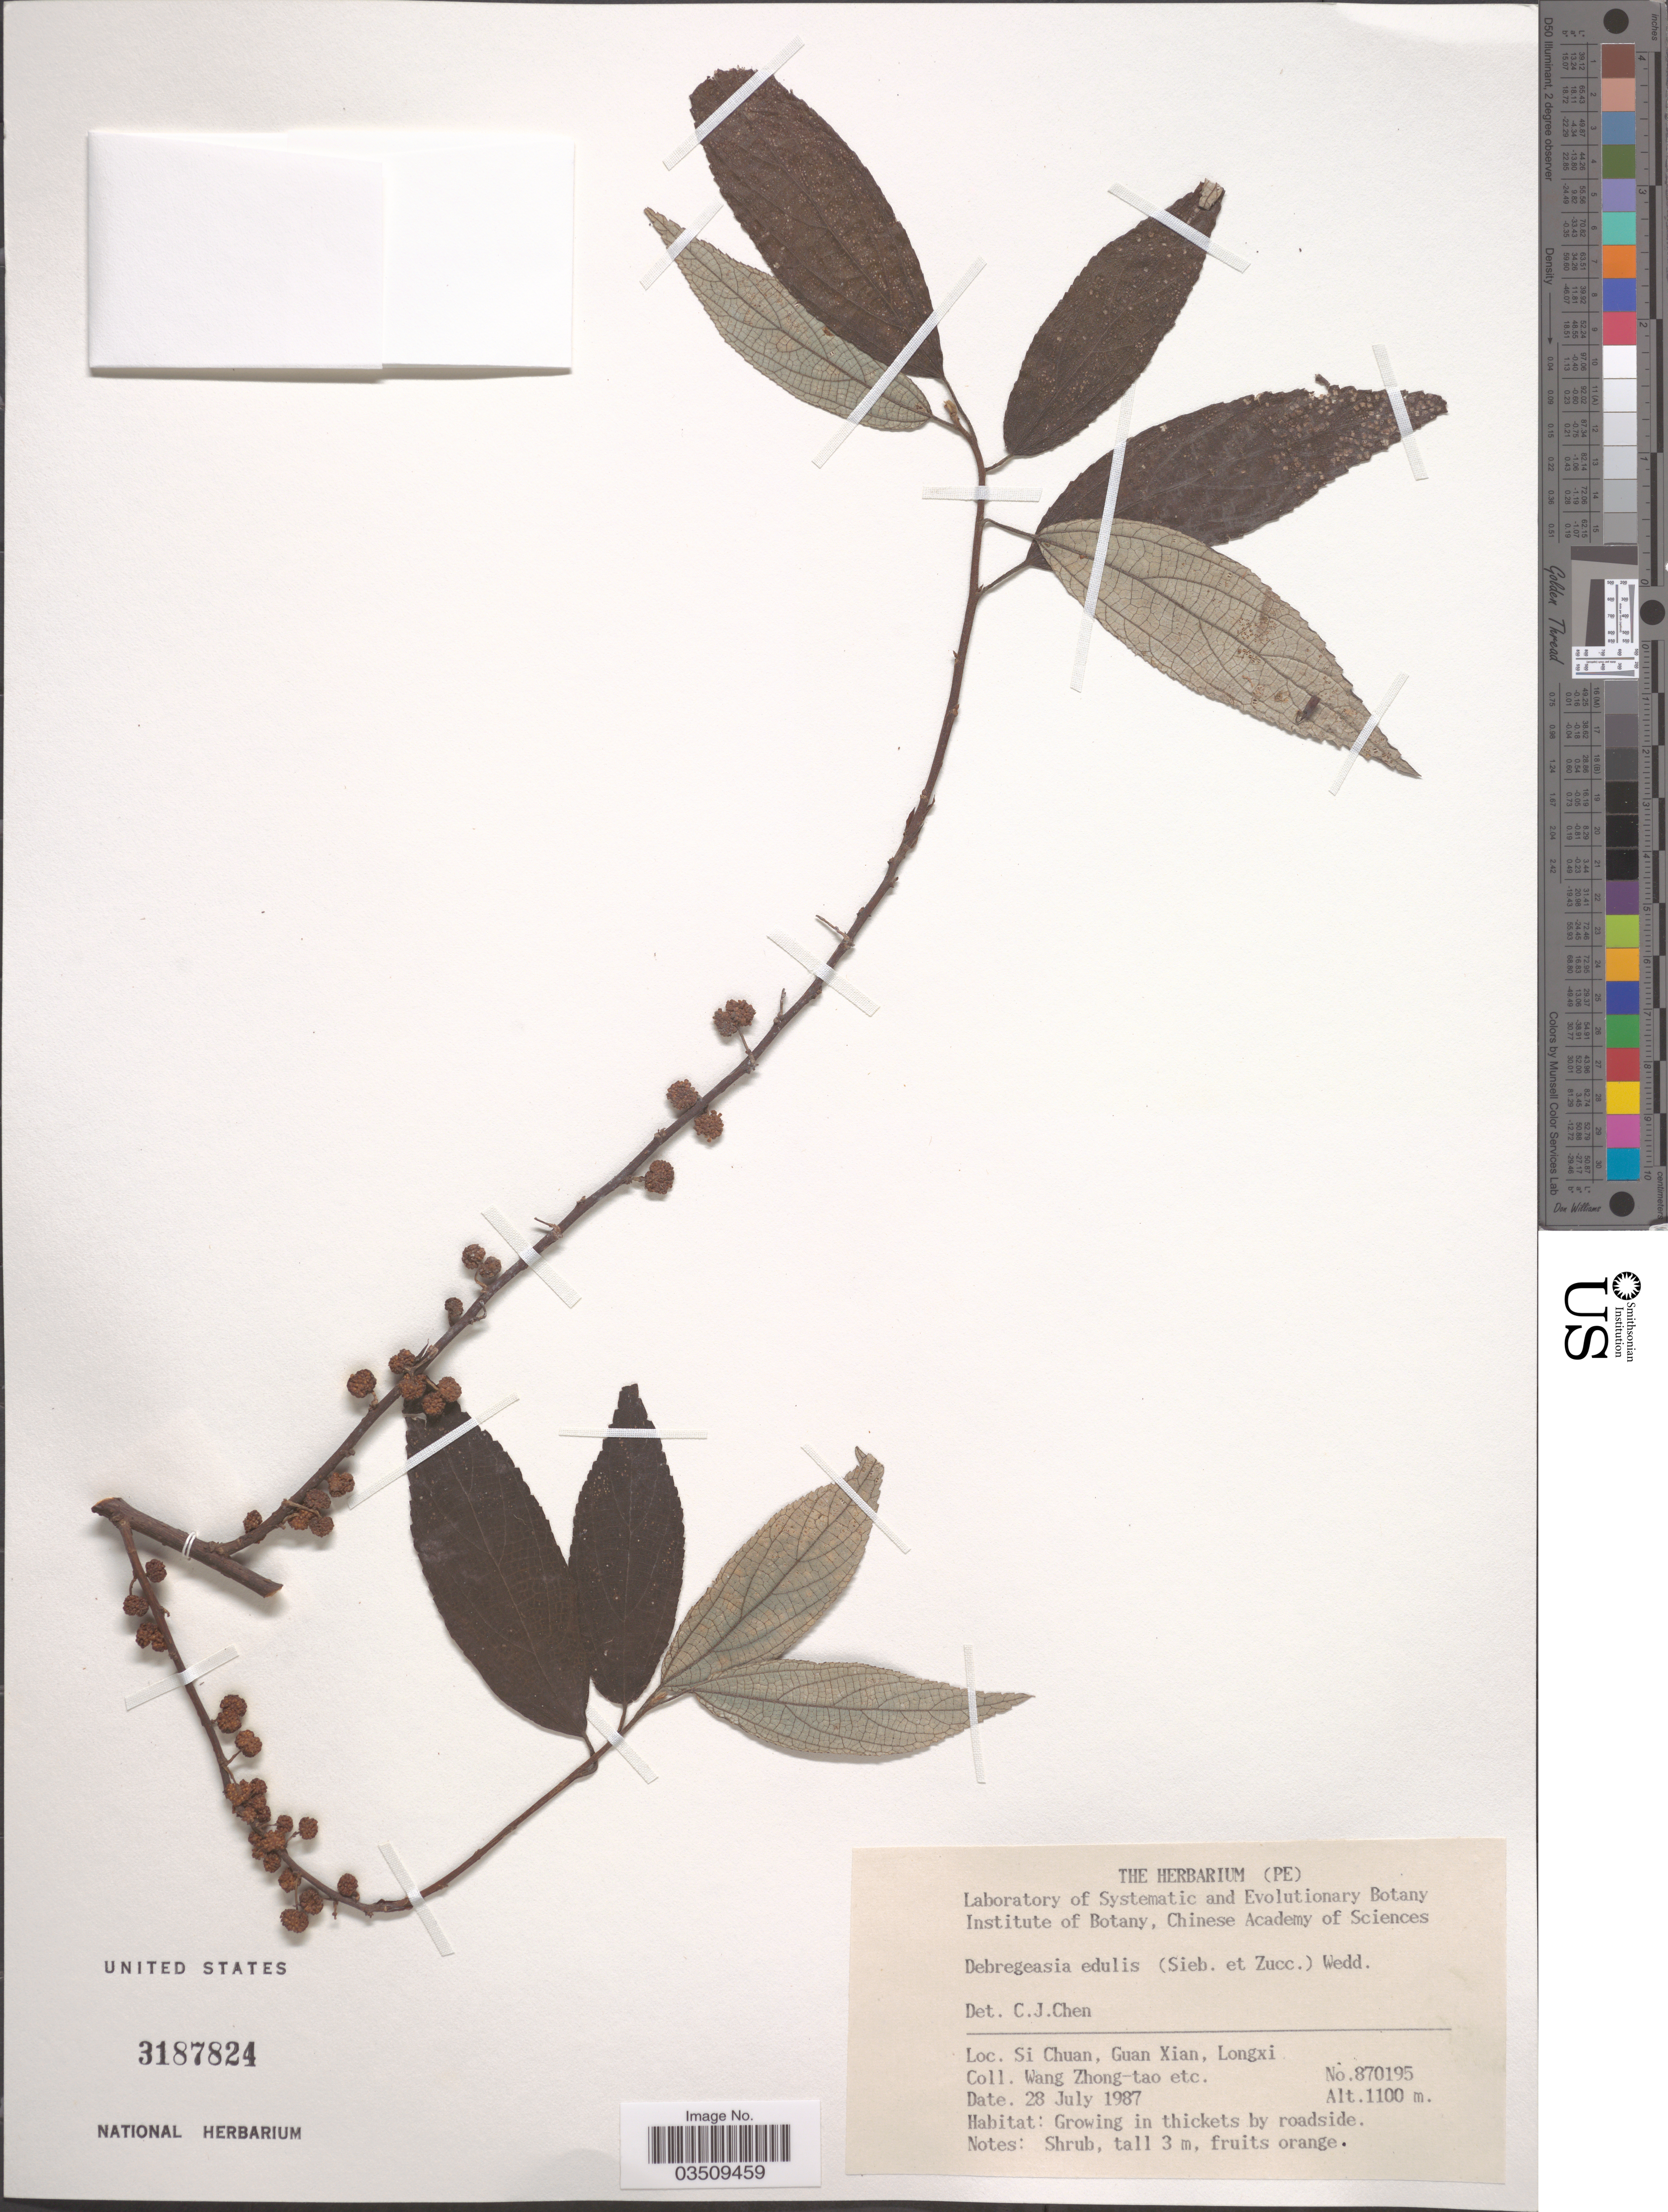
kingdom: Plantae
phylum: Tracheophyta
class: Magnoliopsida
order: Rosales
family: Urticaceae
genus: Debregeasia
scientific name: Debregeasia edulis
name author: (Siebold & Zucc.) Wedd.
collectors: W. Zhong-Tao & et al.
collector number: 870195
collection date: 1987-07-28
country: China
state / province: Sichuan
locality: Si Chuan, Guan Xian, Longxi.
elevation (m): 1100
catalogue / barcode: US 3187824